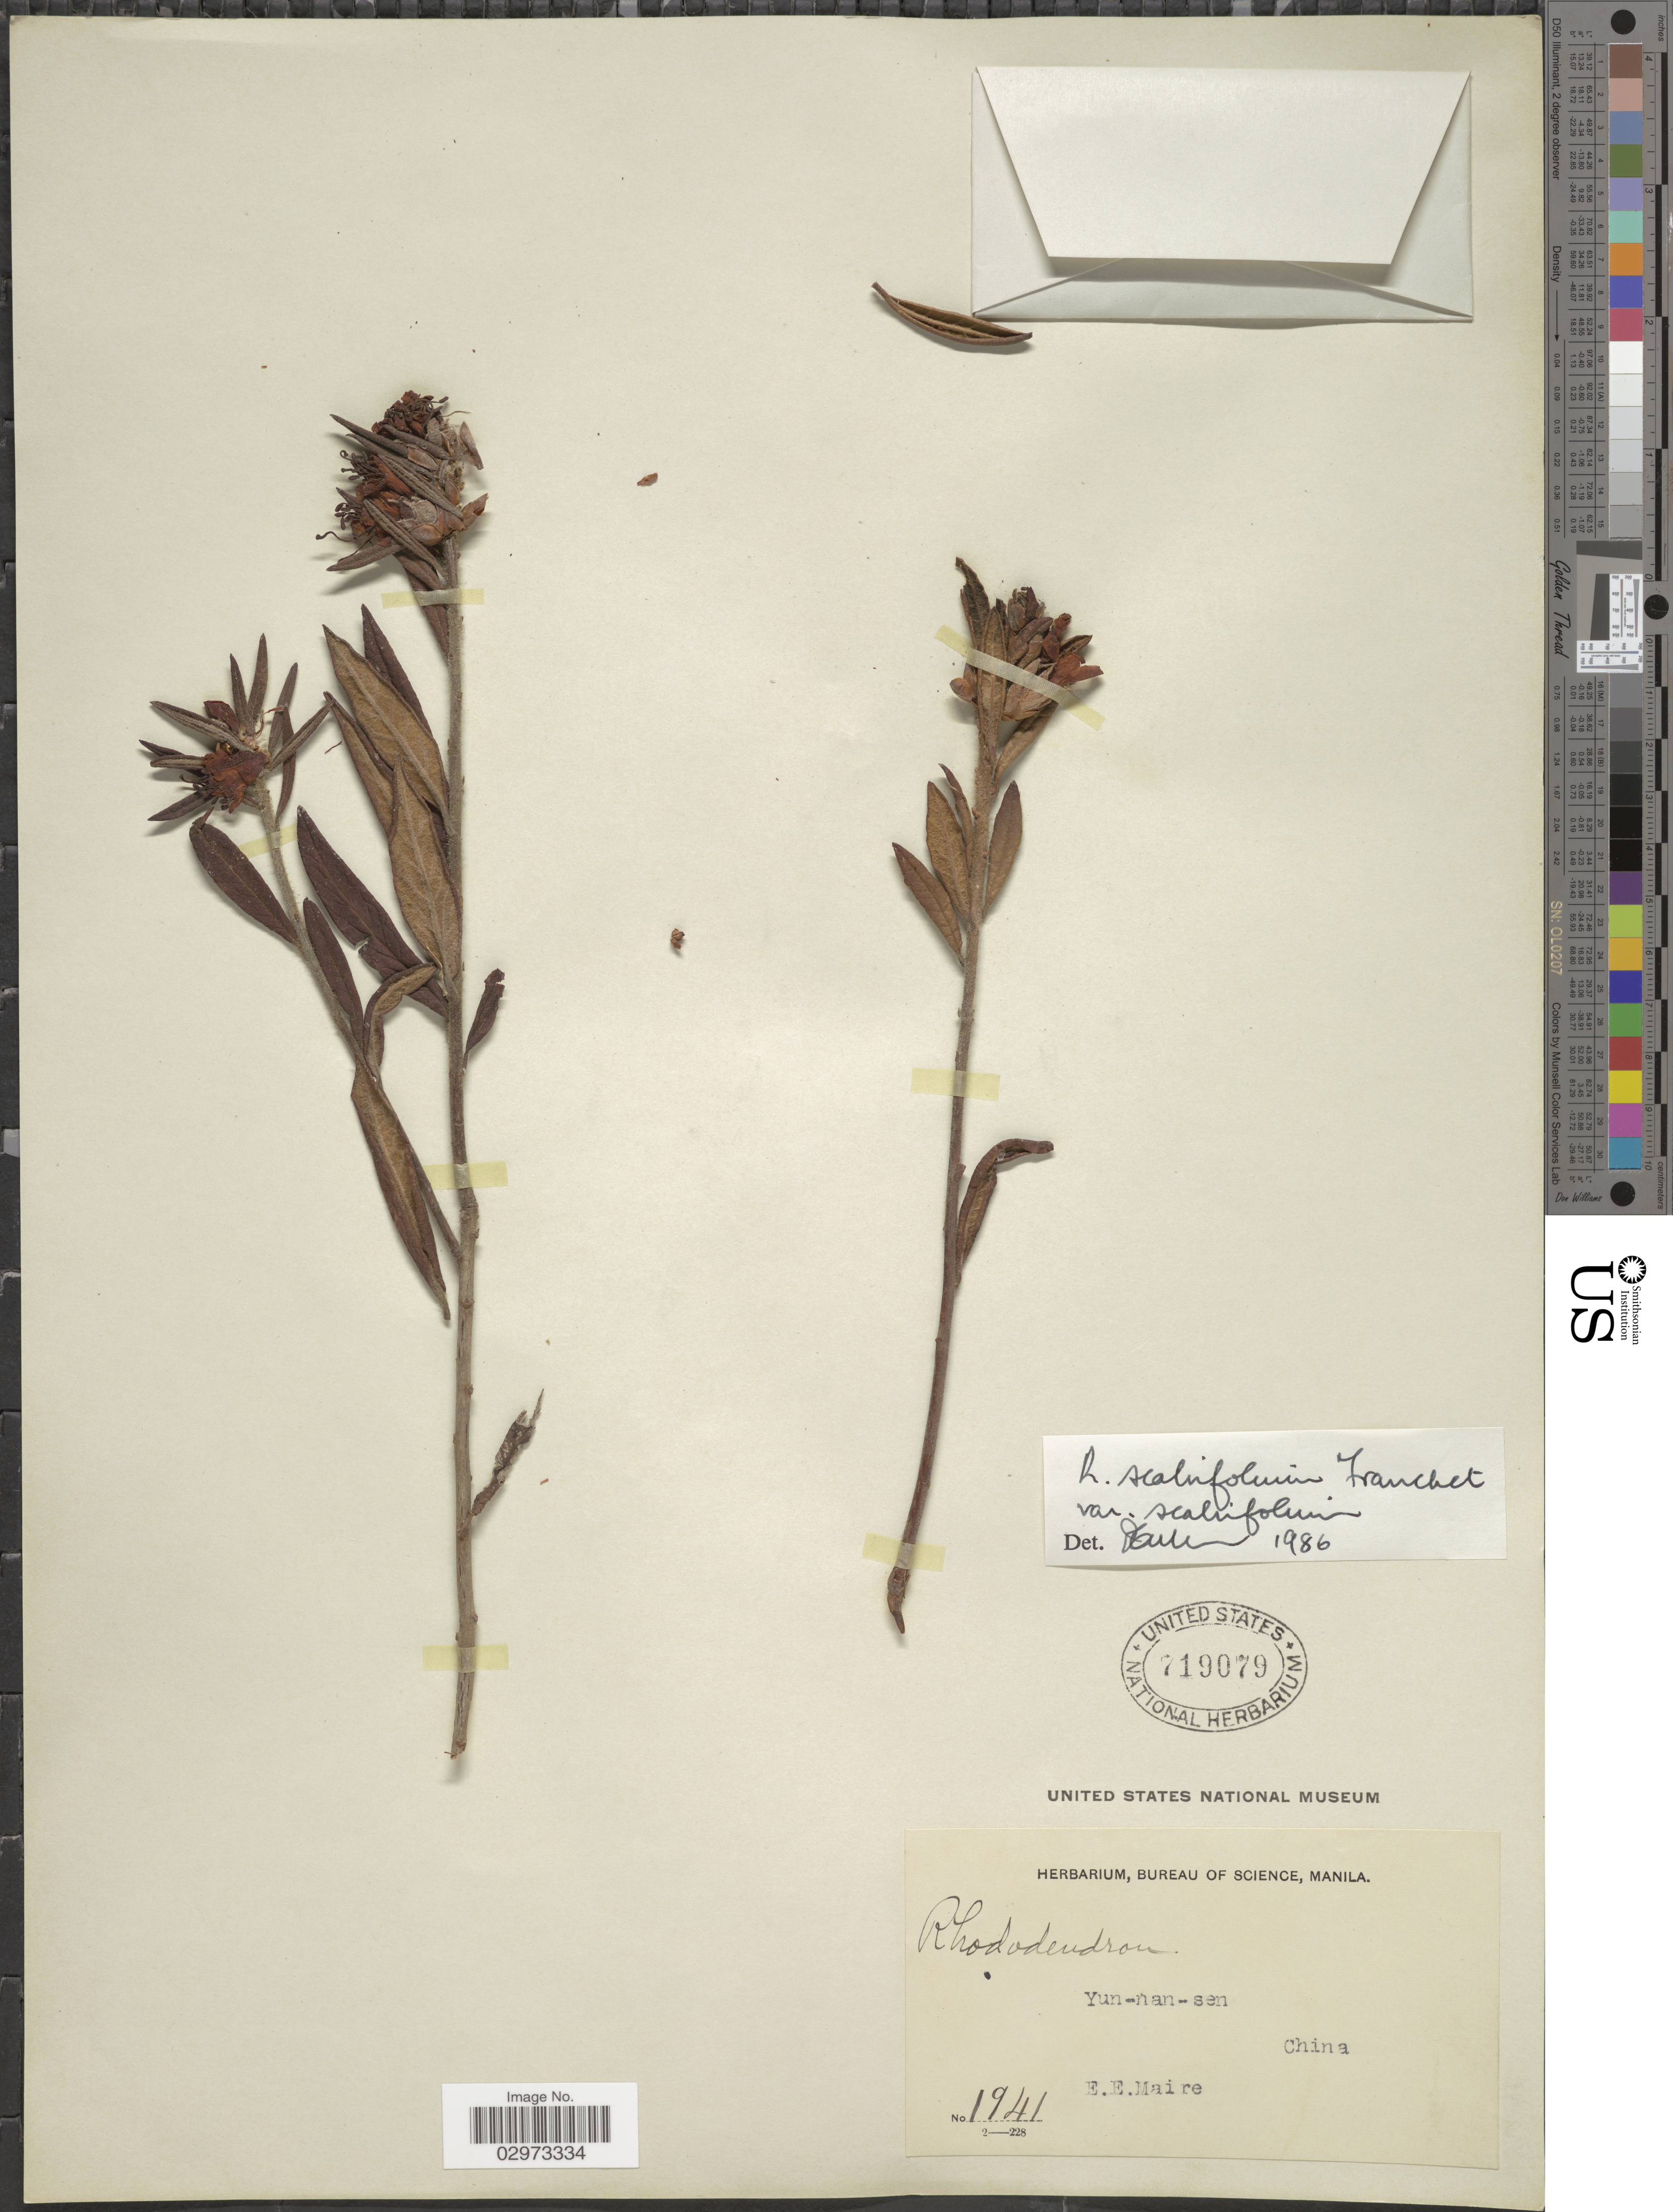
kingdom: Plantae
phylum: Tracheophyta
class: Magnoliopsida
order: Ericales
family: Ericaceae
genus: Rhododendron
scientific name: Rhododendron scabrifolium var. scabrifolium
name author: Franch.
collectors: E. E. Maire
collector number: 1941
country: China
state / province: Yunnan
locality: Yun-nan-sen.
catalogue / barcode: US 719079